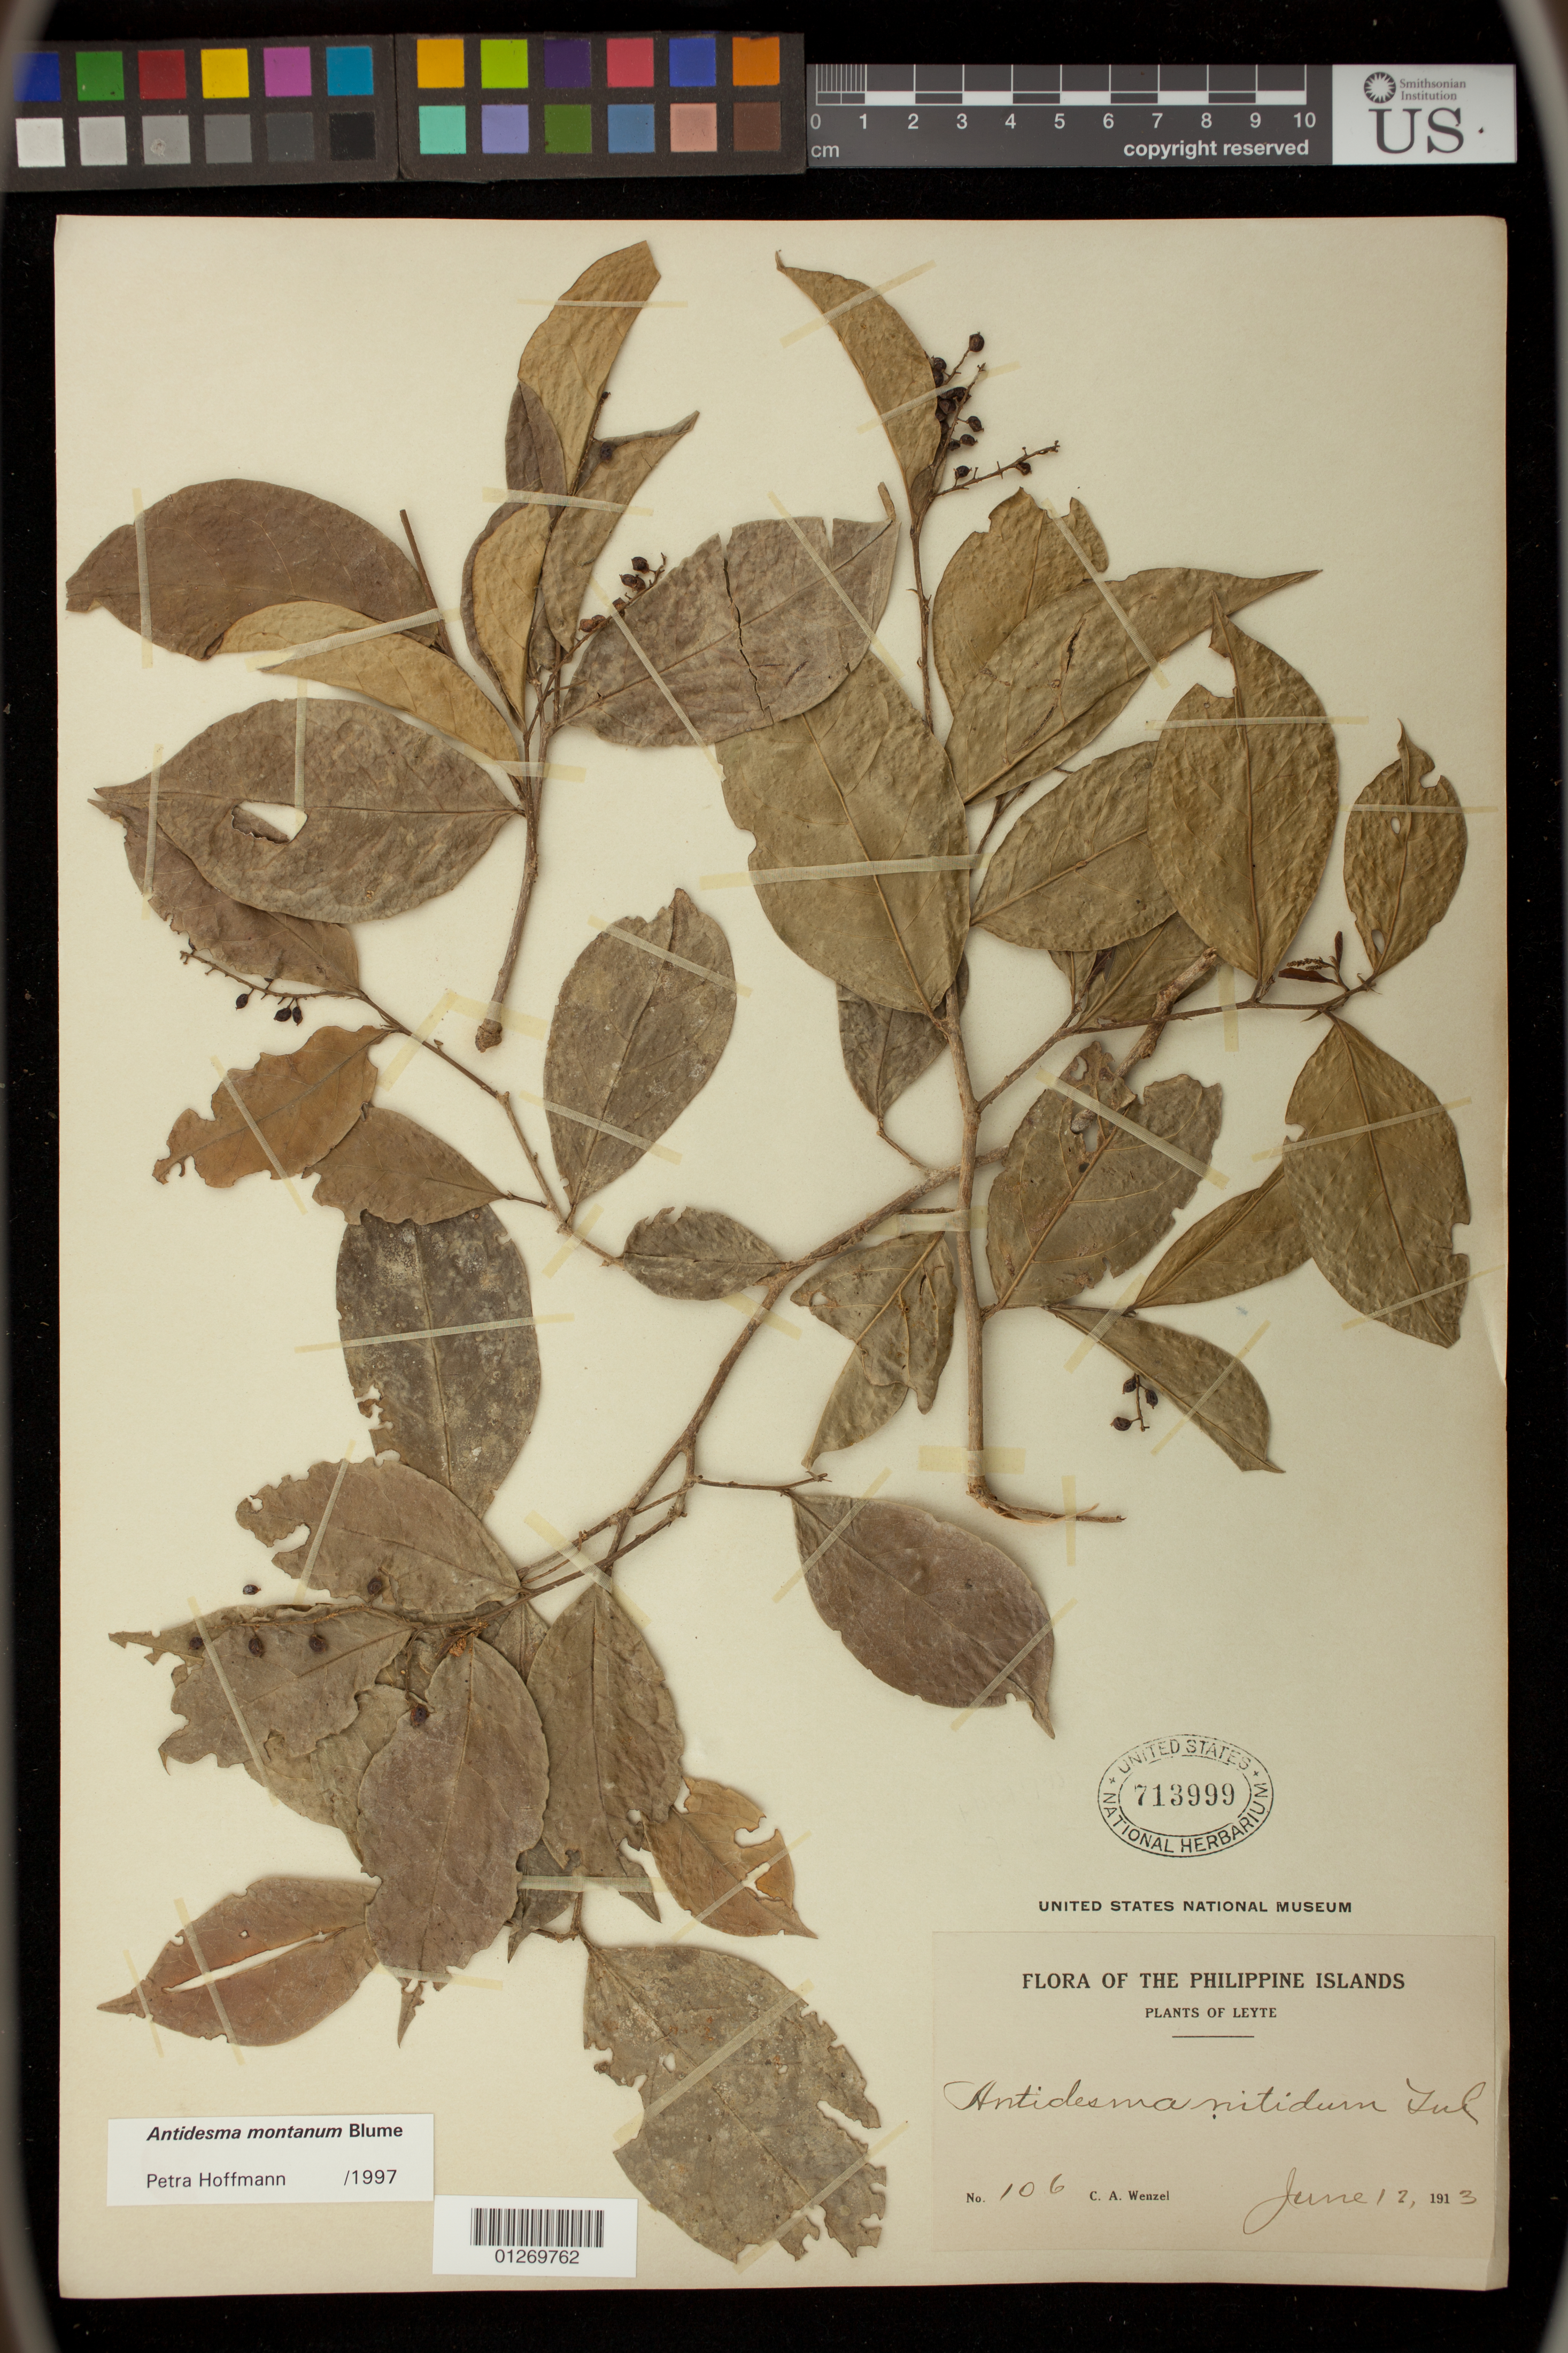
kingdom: Plantae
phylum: Tracheophyta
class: Magnoliopsida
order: Malpighiales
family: Phyllanthaceae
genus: Antidesma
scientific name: Antidesma montanum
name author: Blume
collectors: C. Wenzel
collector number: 106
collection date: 1913-06-12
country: Philippines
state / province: Eastern Visayas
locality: Leyte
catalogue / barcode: US 713999